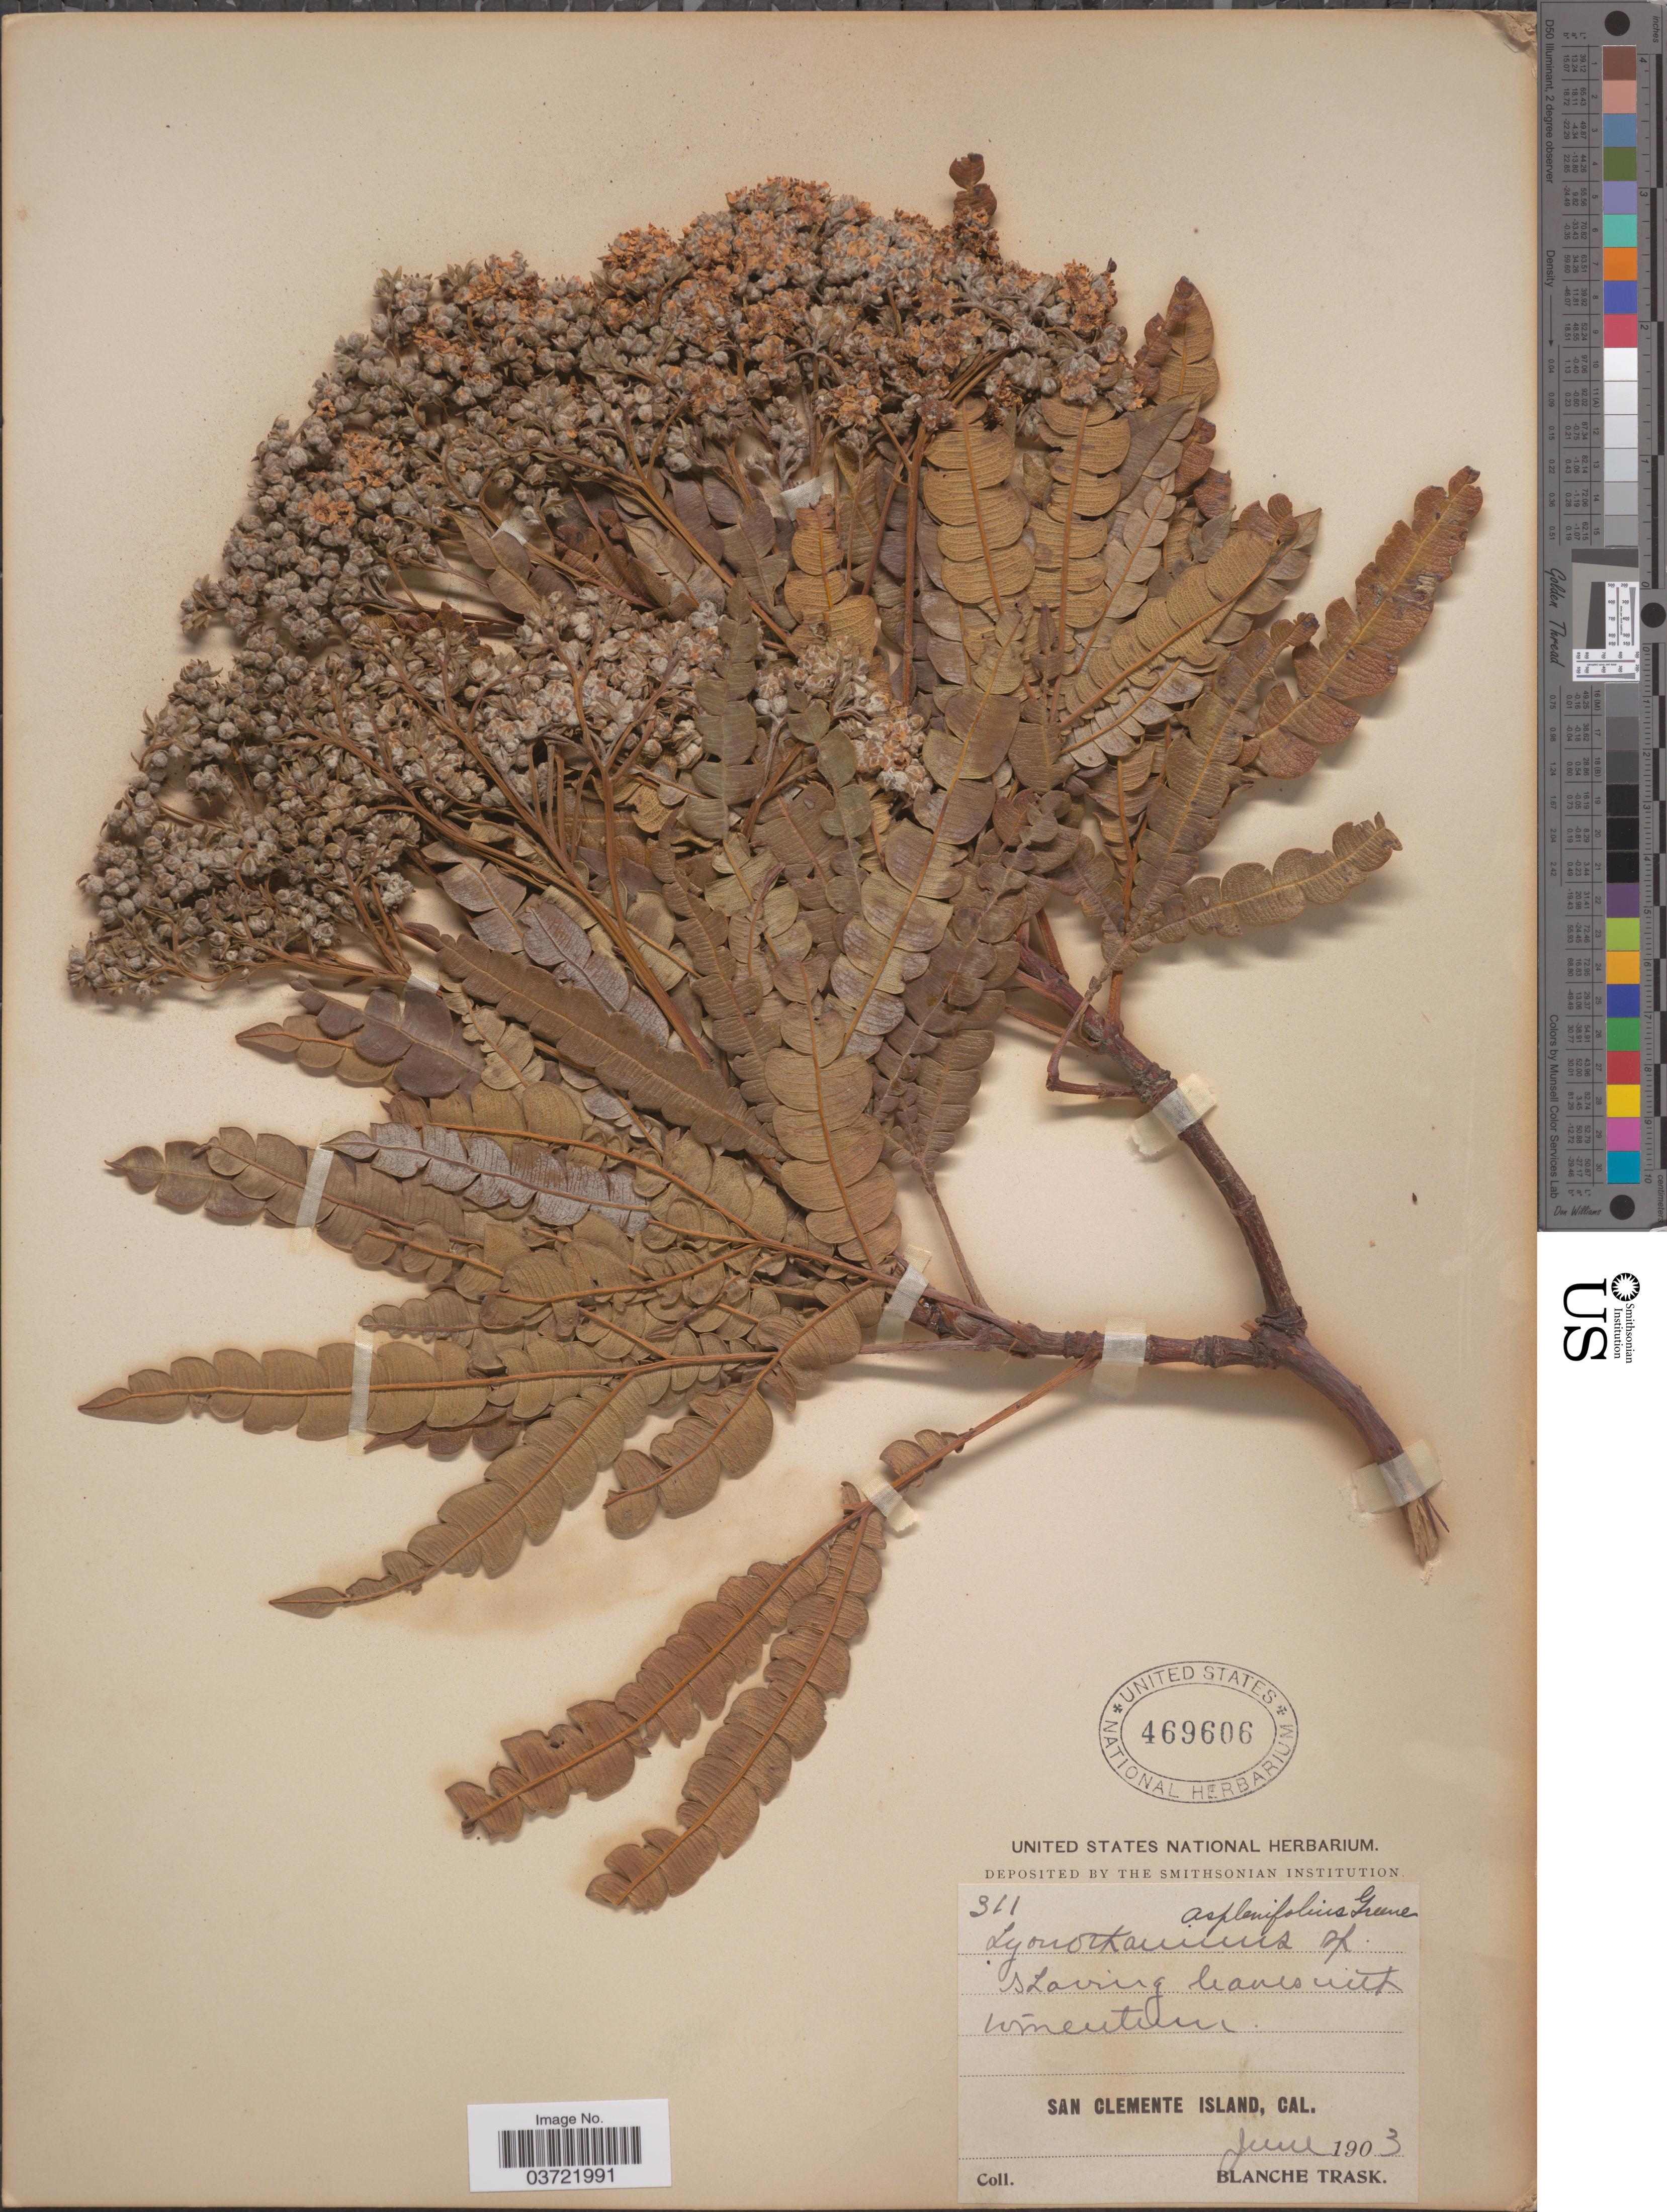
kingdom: Plantae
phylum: Tracheophyta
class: Magnoliopsida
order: Rosales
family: Rosaceae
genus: Lyonothamnus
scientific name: Lyonothamnus floribundus var. aspleniifolius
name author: (Greene) Brandegee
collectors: B. Trask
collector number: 311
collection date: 1903-06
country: United States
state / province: California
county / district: Los Angeles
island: San Clemente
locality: San Clemente Island.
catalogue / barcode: US 469606